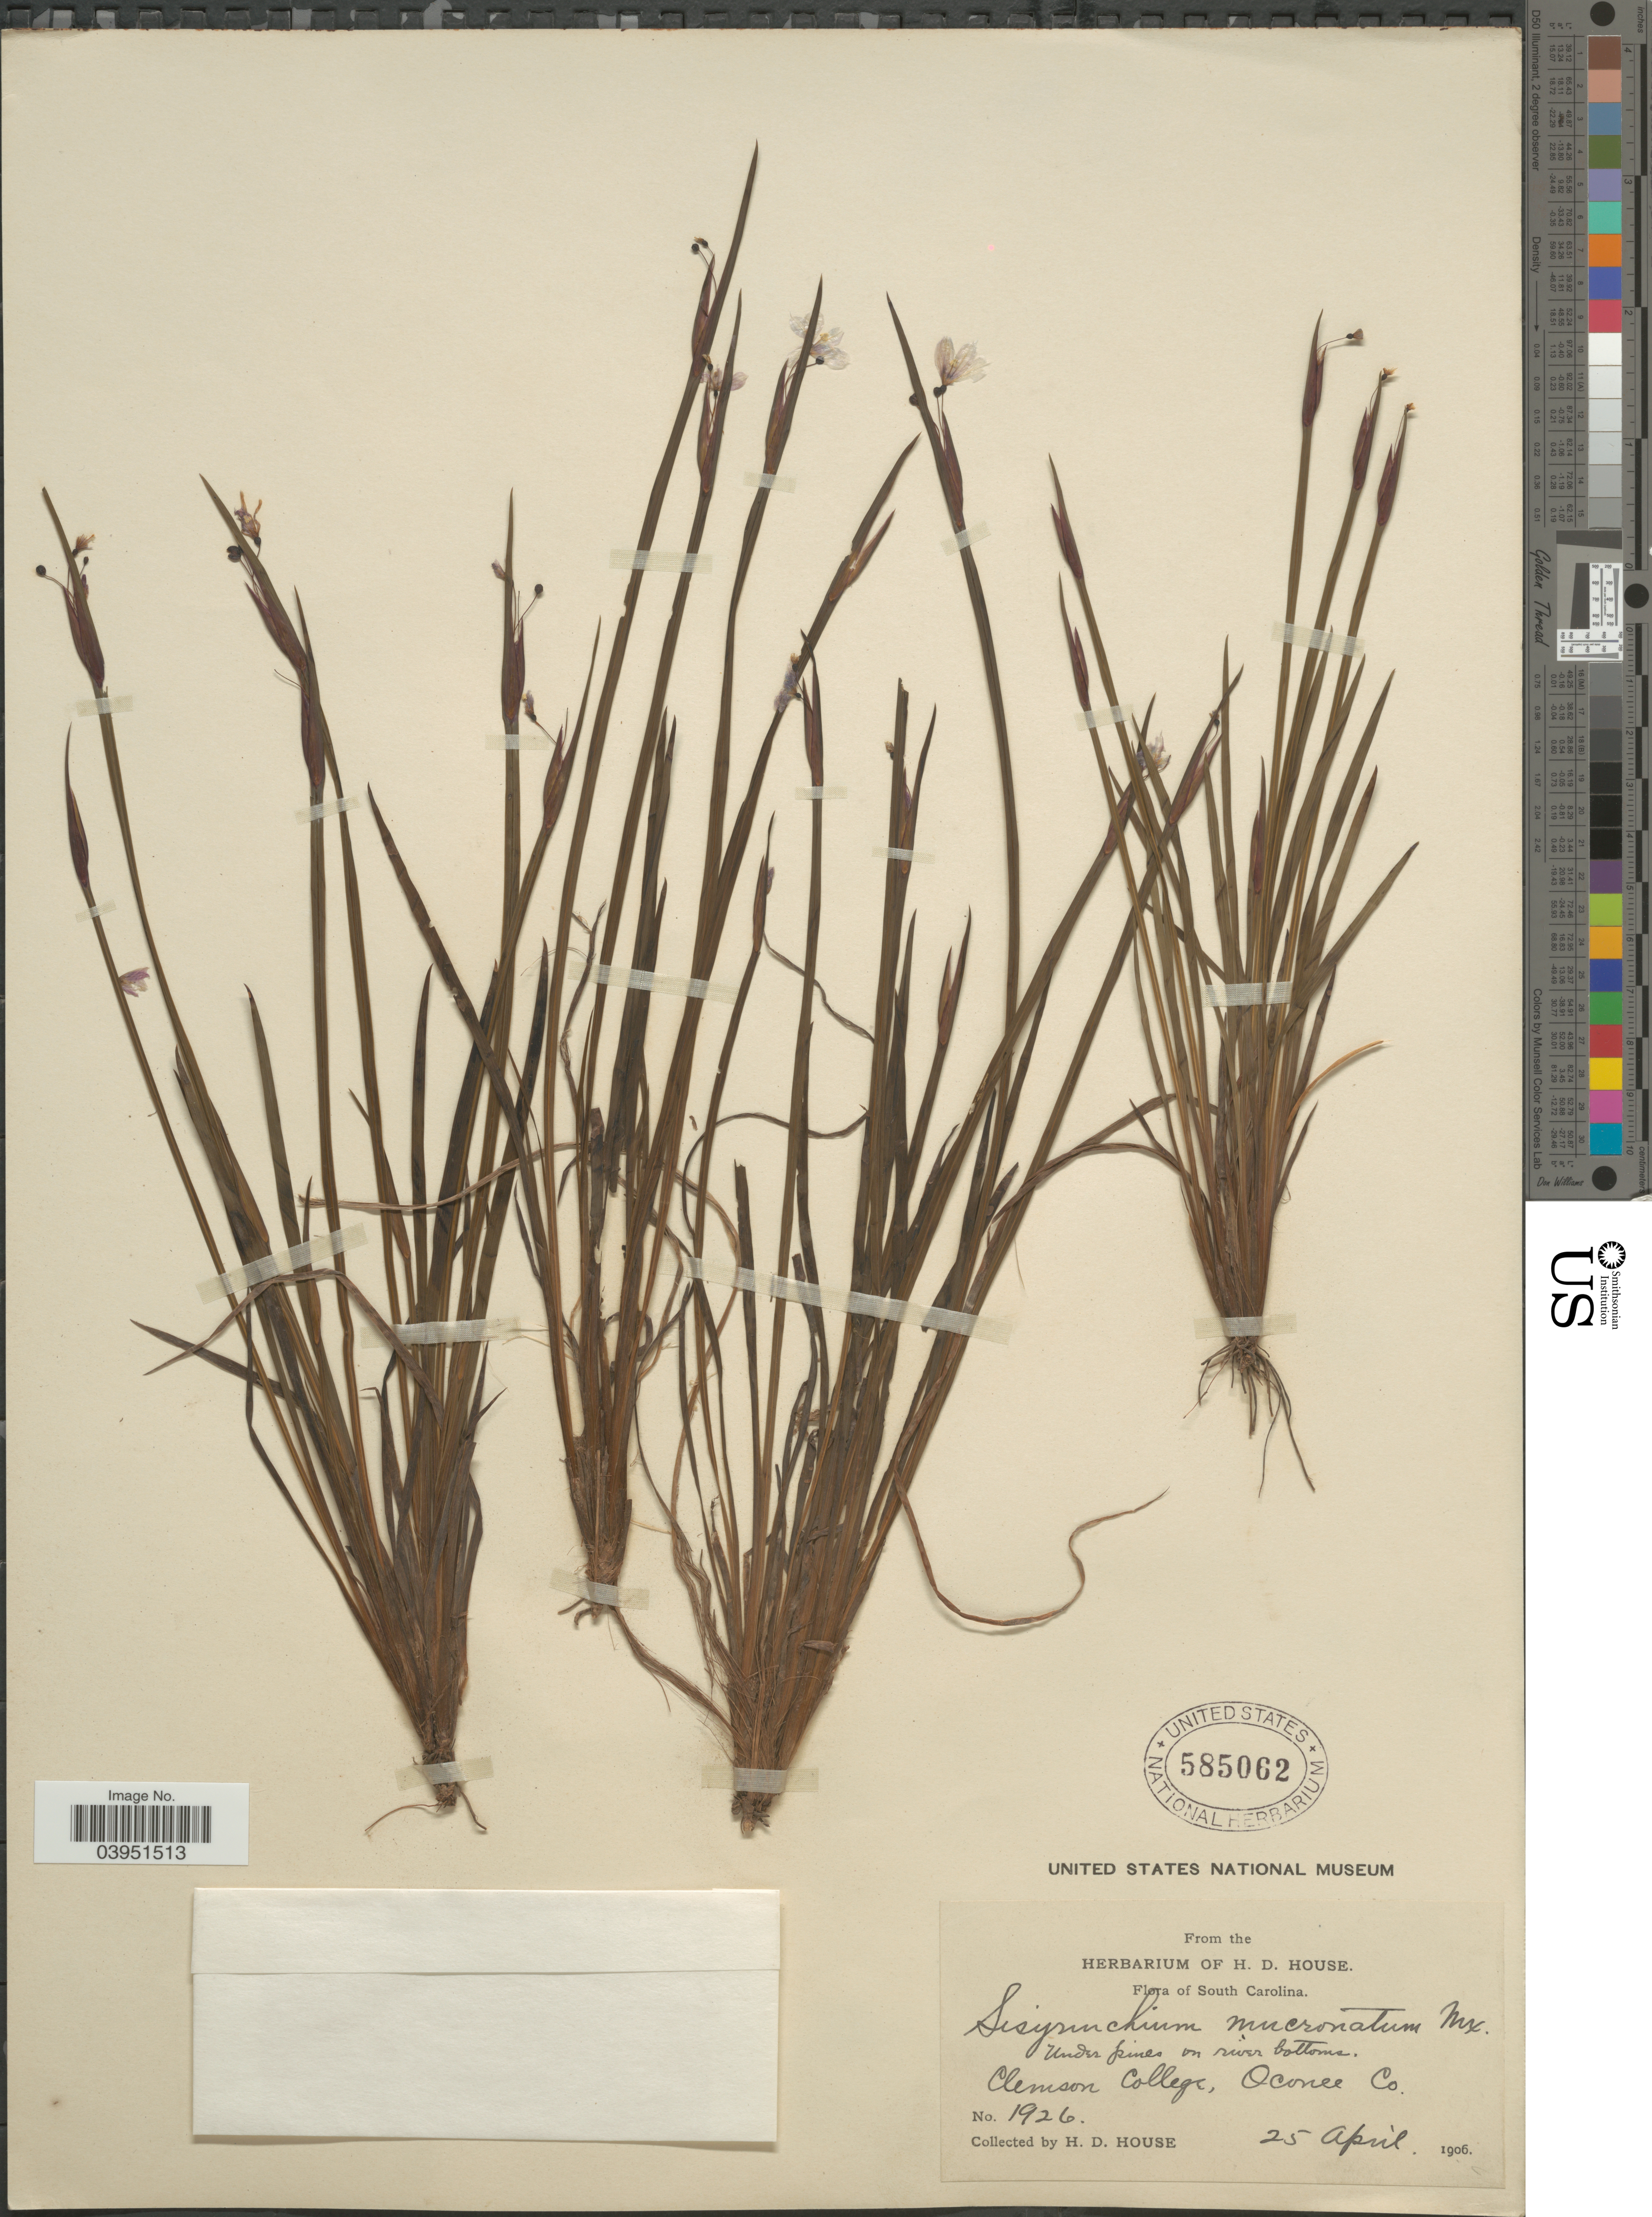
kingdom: Plantae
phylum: Tracheophyta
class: Liliopsida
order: Asparagales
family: Iridaceae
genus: Sisyrinchium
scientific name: Sisyrinchium mucronatum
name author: Michx.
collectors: H. D. House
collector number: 1926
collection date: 1906-04-25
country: United States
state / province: South Carolina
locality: Clemson College, Oconee Co.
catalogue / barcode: US 585062